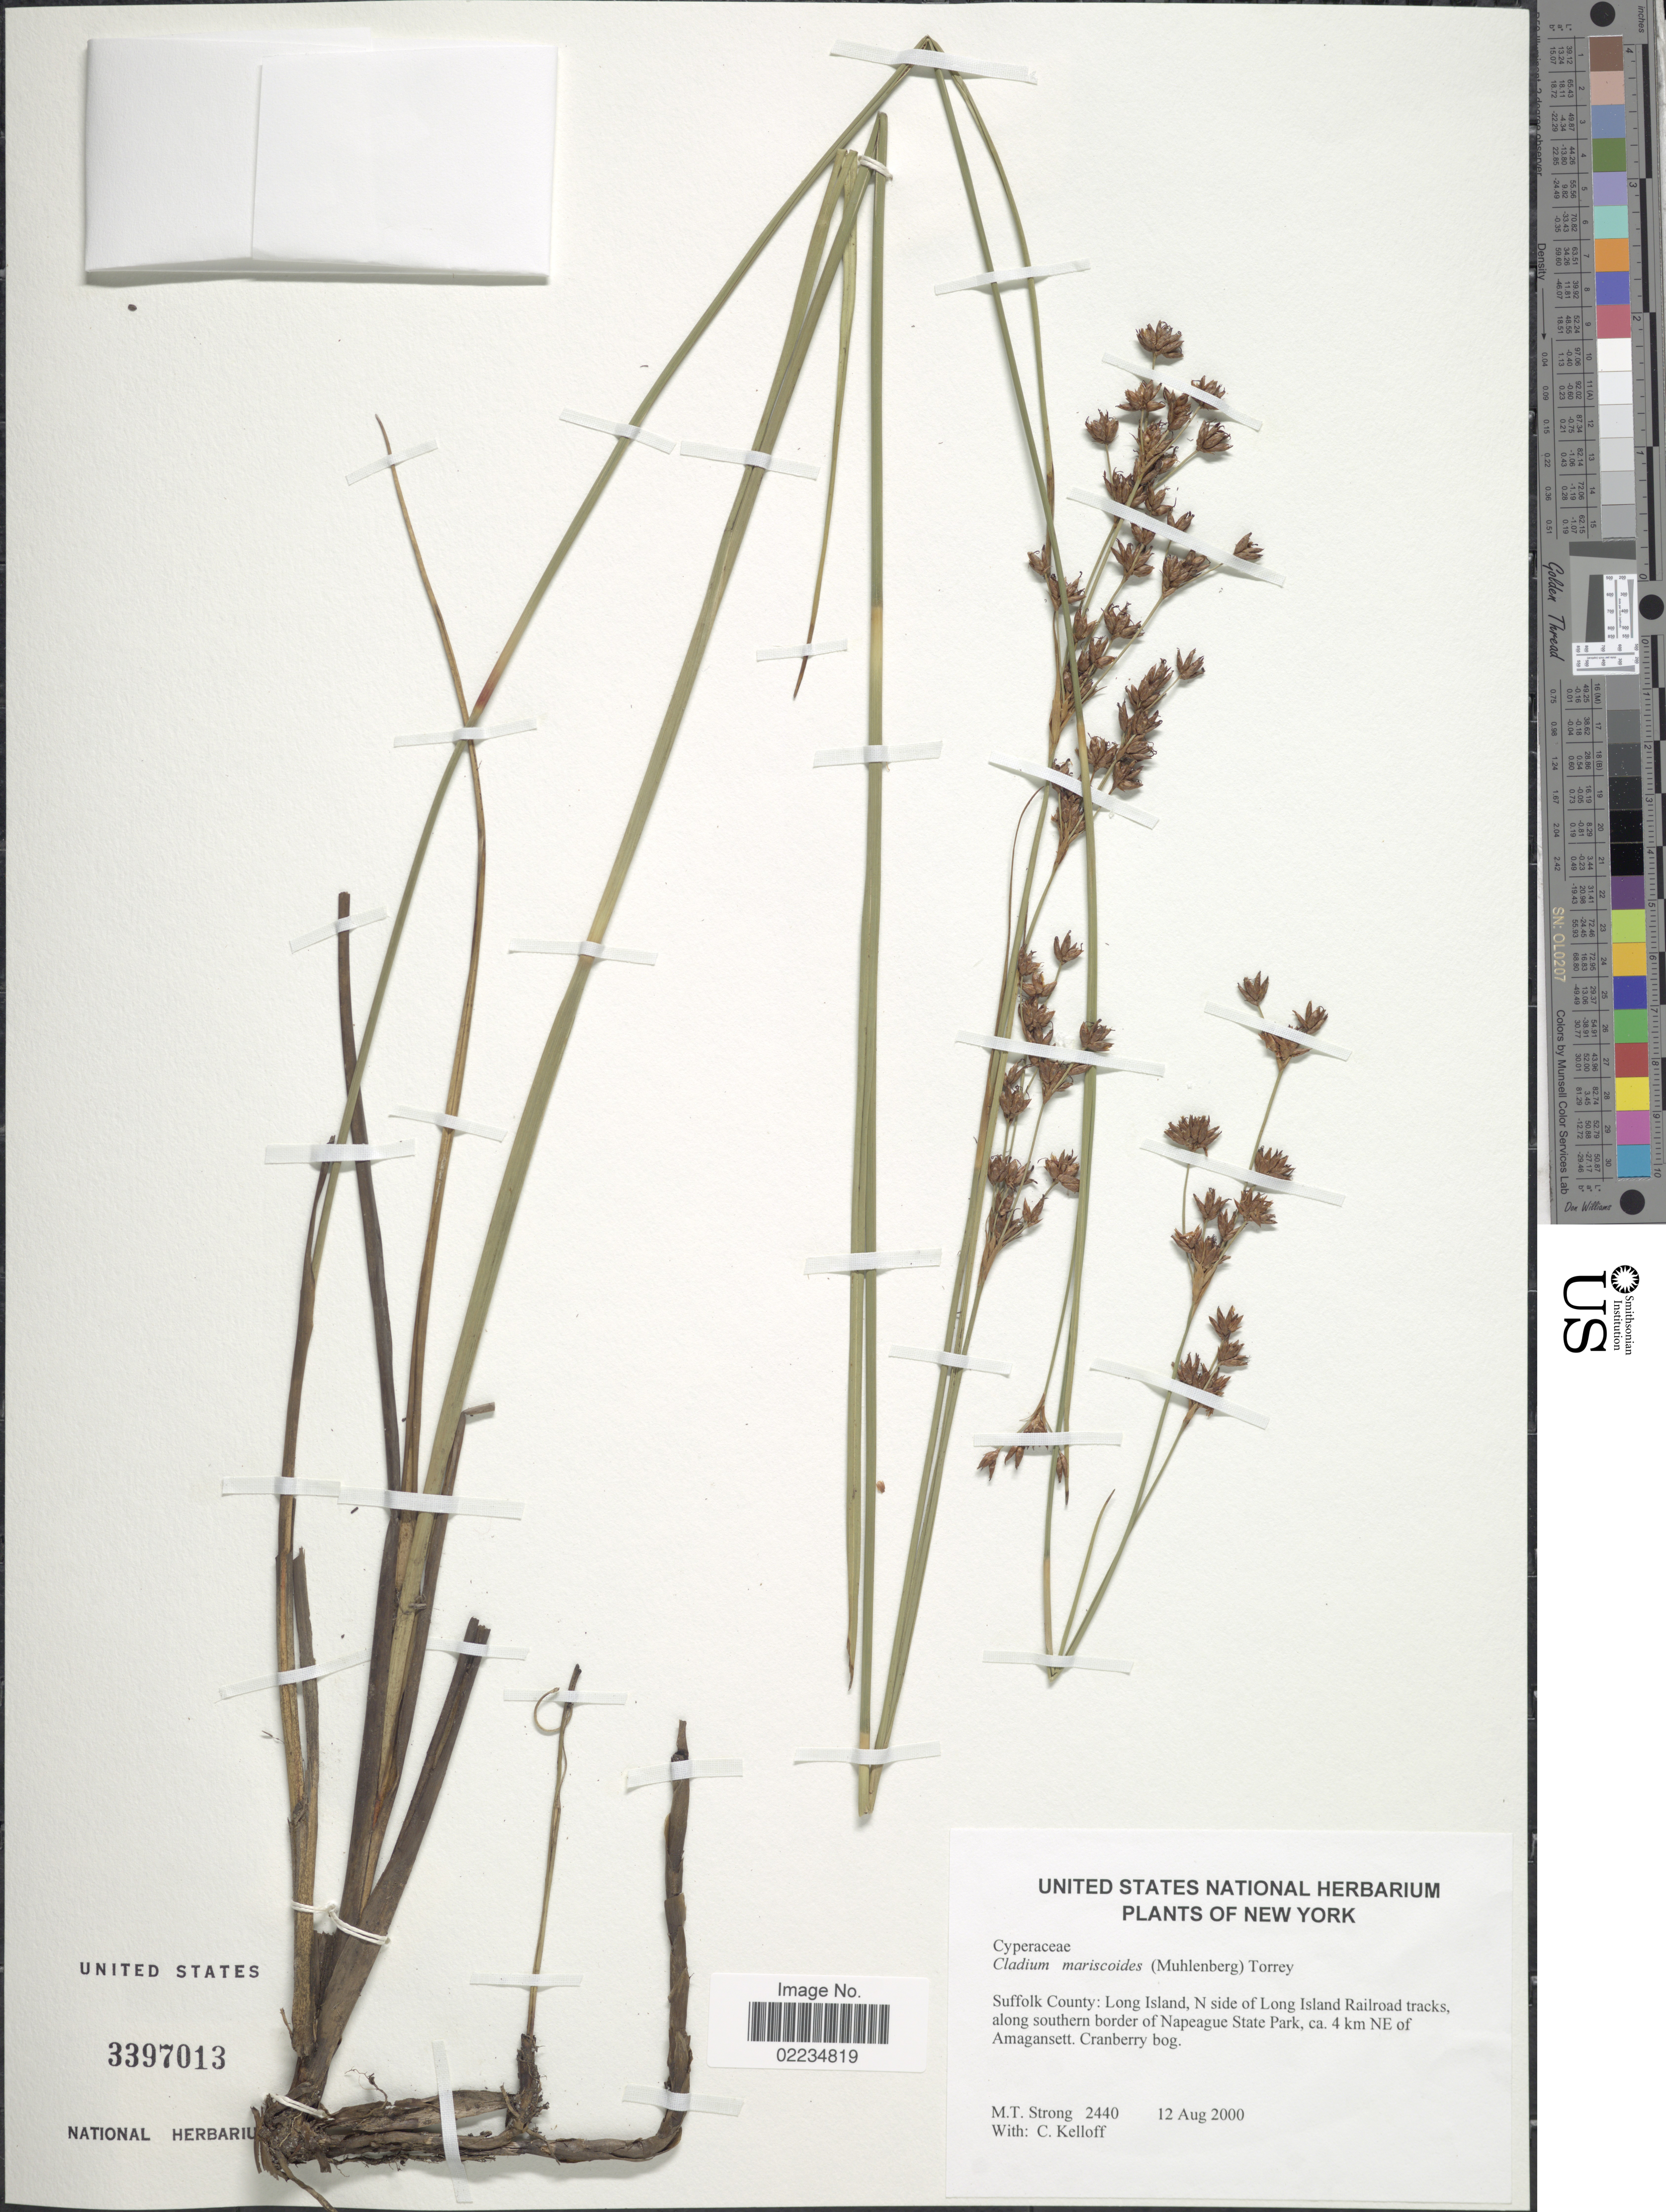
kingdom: Plantae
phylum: Tracheophyta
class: Liliopsida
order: Poales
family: Cyperaceae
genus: Cladium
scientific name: Cladium mariscoides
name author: (Muhl.) Torr.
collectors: M. T. Strong & C. L. Kelloff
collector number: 2440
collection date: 2000-08-12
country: United States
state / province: New York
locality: Suffolk County: Long Island, N side of Long Island Railroad tracks, along southern border of Napeague State Park, 4 km NE of Amagansett, Cranberry bog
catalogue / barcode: US 3397013